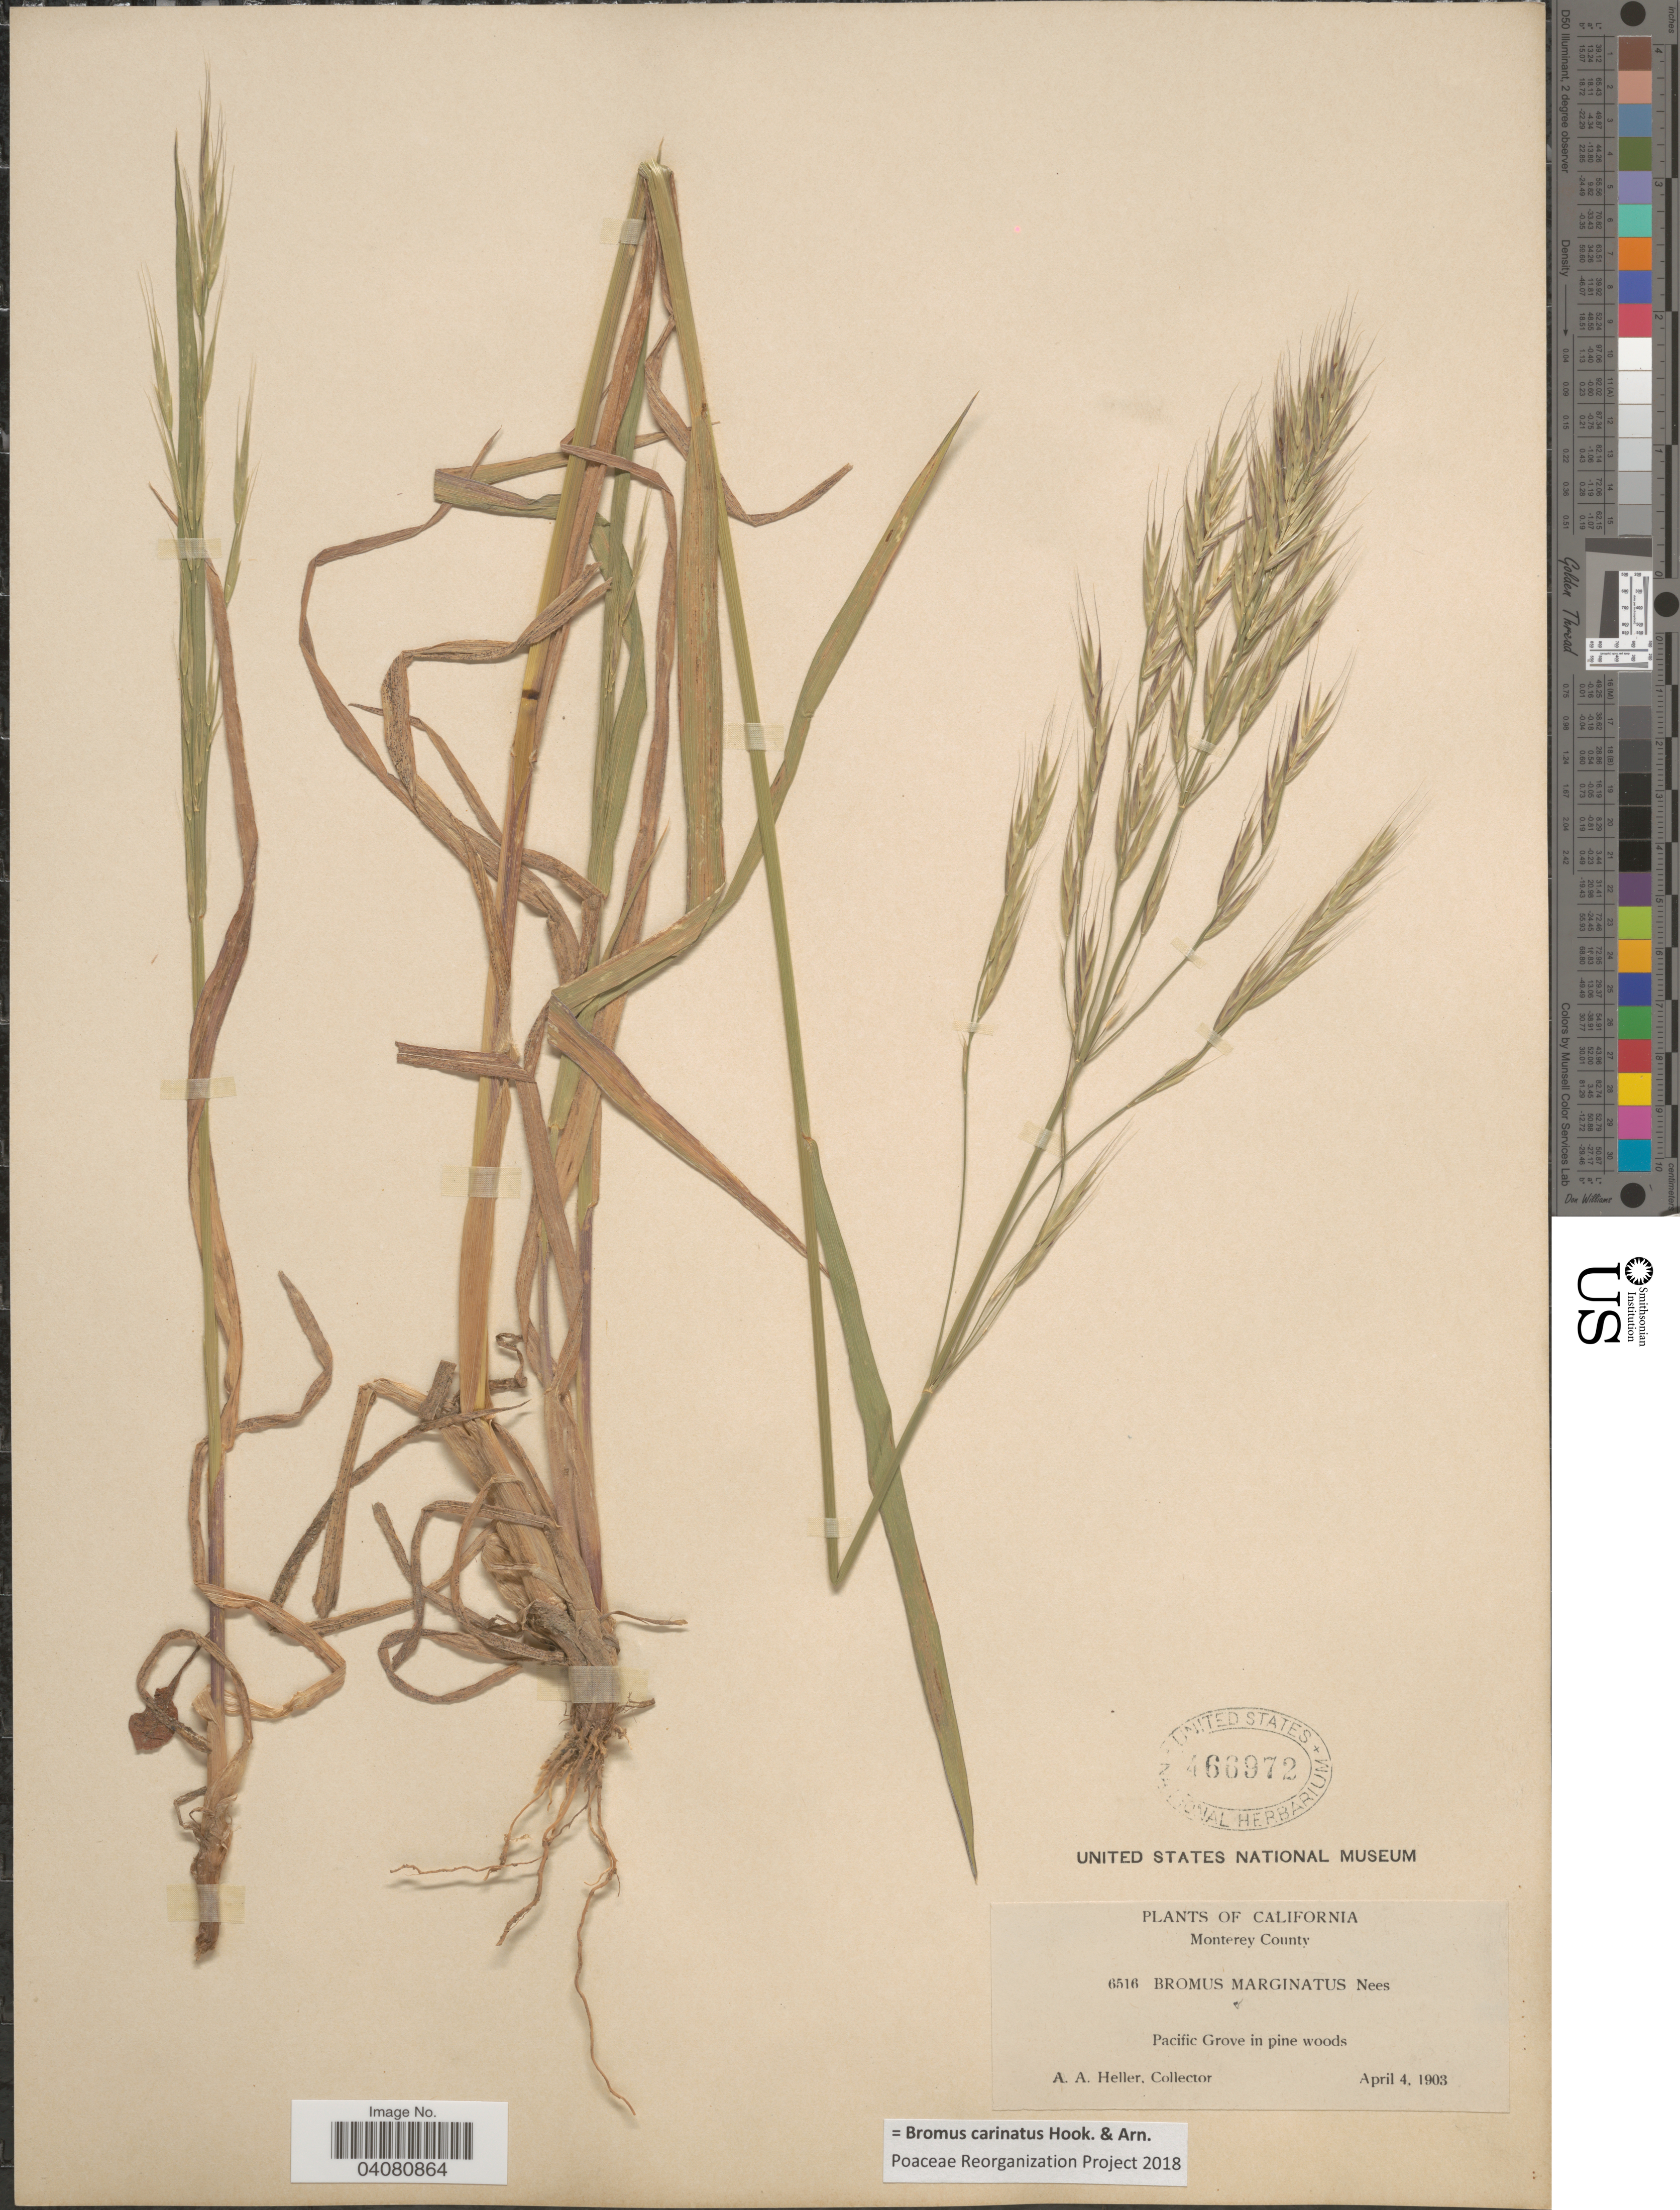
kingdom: Plantae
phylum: Tracheophyta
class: Liliopsida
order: Poales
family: Poaceae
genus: Bromus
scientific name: Bromus carinatus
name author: Hook. & Arn.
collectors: A. A. Heller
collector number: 6516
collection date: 1903-04-04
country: United States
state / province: California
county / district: Monterey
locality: Monterey County. Pacific Grove in pine woods.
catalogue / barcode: US 466972